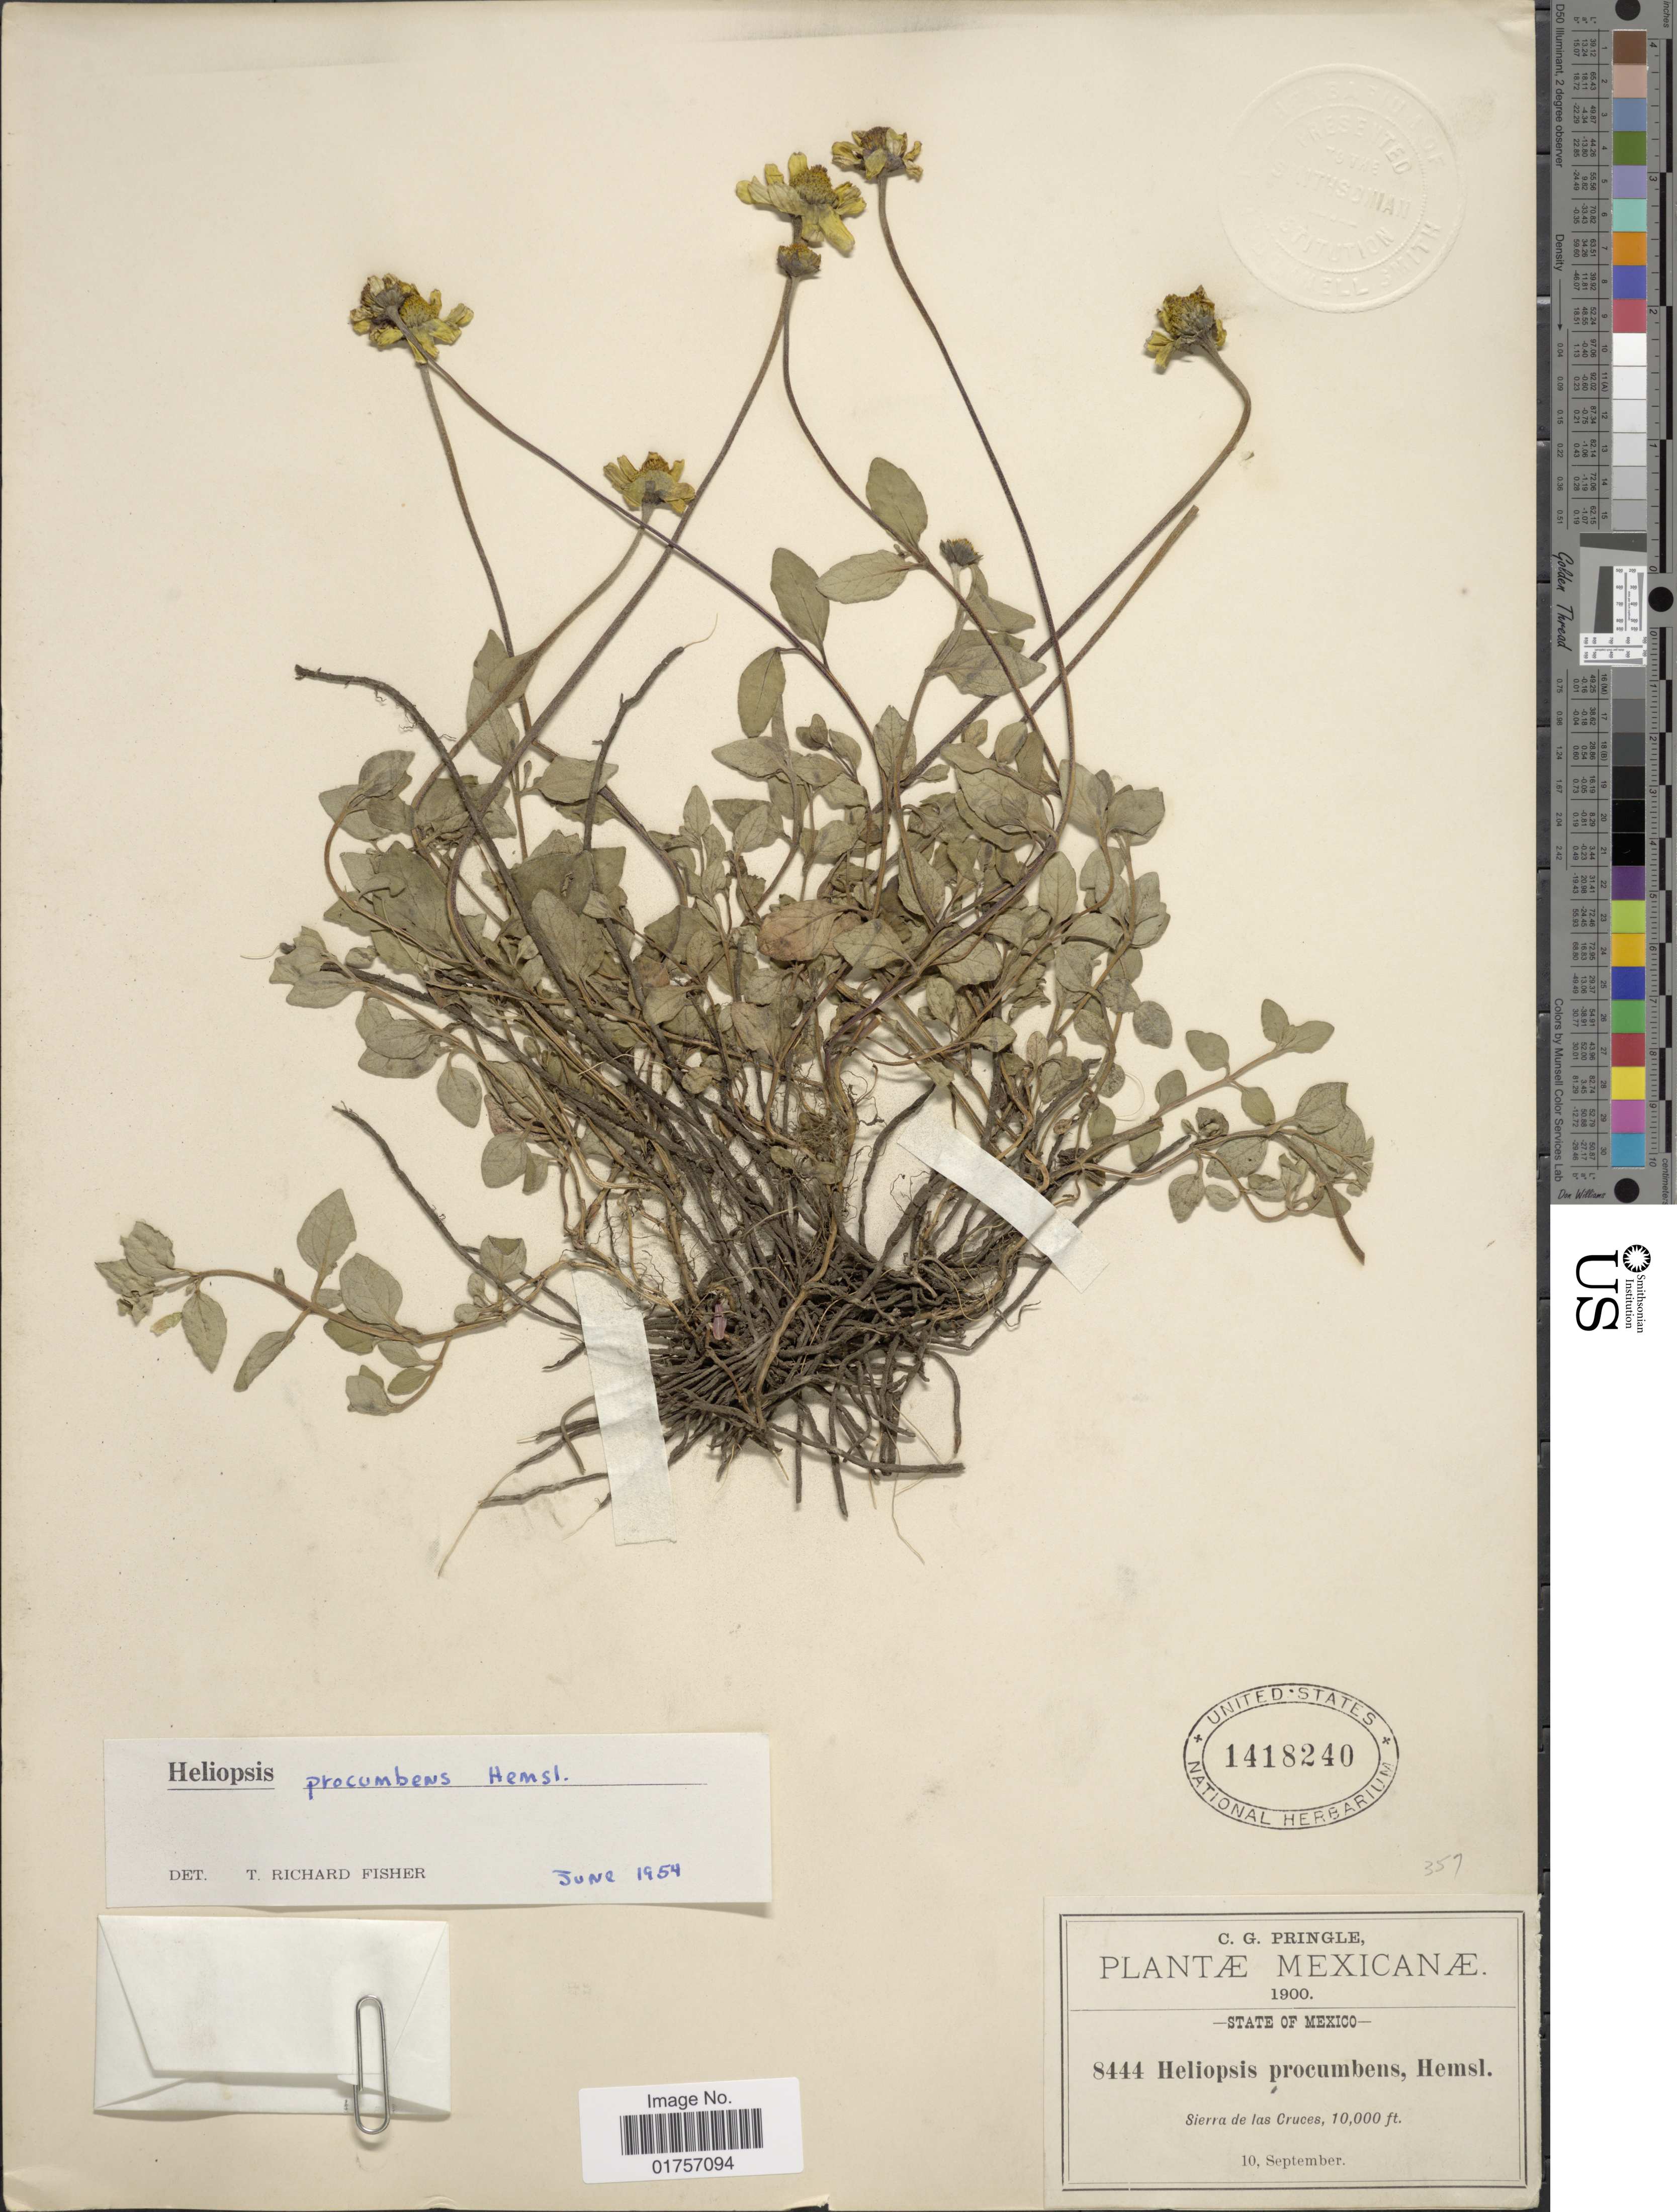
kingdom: Plantae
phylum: Tracheophyta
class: Magnoliopsida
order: Asterales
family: Asteraceae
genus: Heliopsis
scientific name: Heliopsis procumbens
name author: Hemsl.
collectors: C. G. Pringle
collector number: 8444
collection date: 1900-09-10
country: Mexico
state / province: México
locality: Sierra de las Cruces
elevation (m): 3048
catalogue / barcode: US 1418240